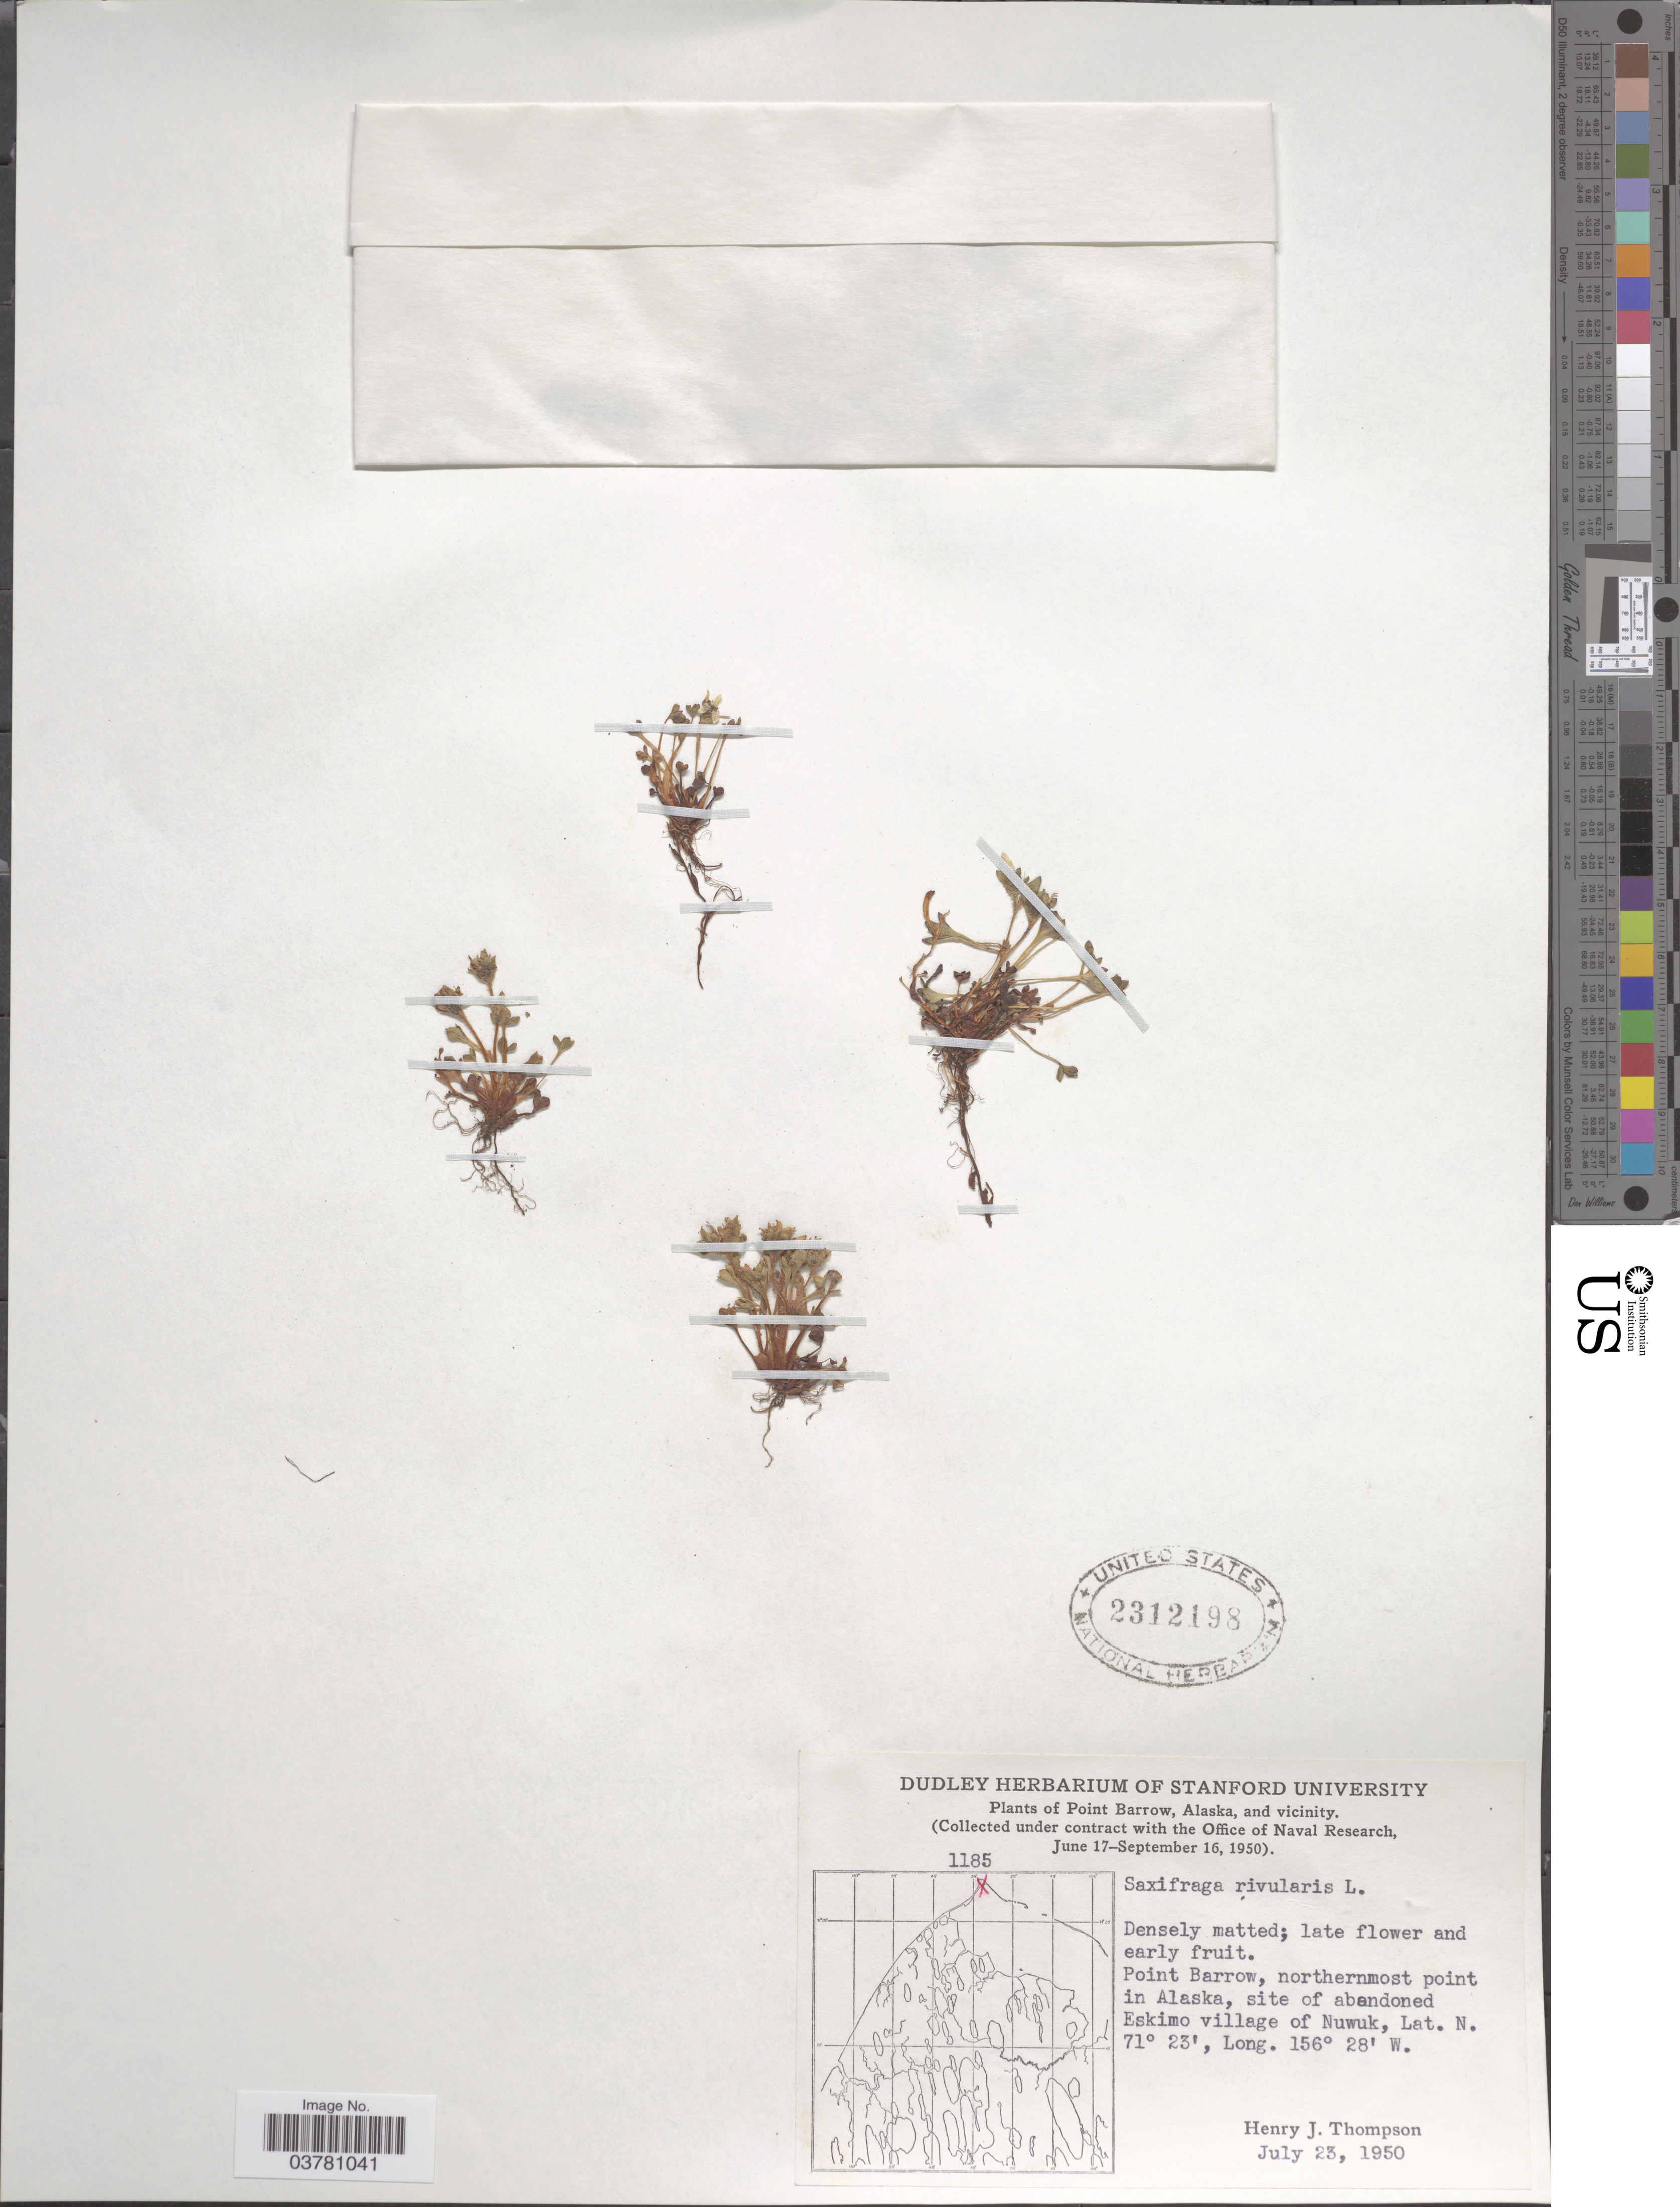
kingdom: Plantae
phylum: Tracheophyta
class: Magnoliopsida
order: Saxifragales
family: Saxifragaceae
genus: Saxifraga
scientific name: Saxifraga rivularis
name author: L.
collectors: H. J. Thompson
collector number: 1185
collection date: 1950-07-23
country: United States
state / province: Alaska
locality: Point Barrow, Alaska, and vicinity. Point Barrow, northernmost point in Alaska, site of abandoned Eskimo village of Nuwuk.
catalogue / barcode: US 2312198